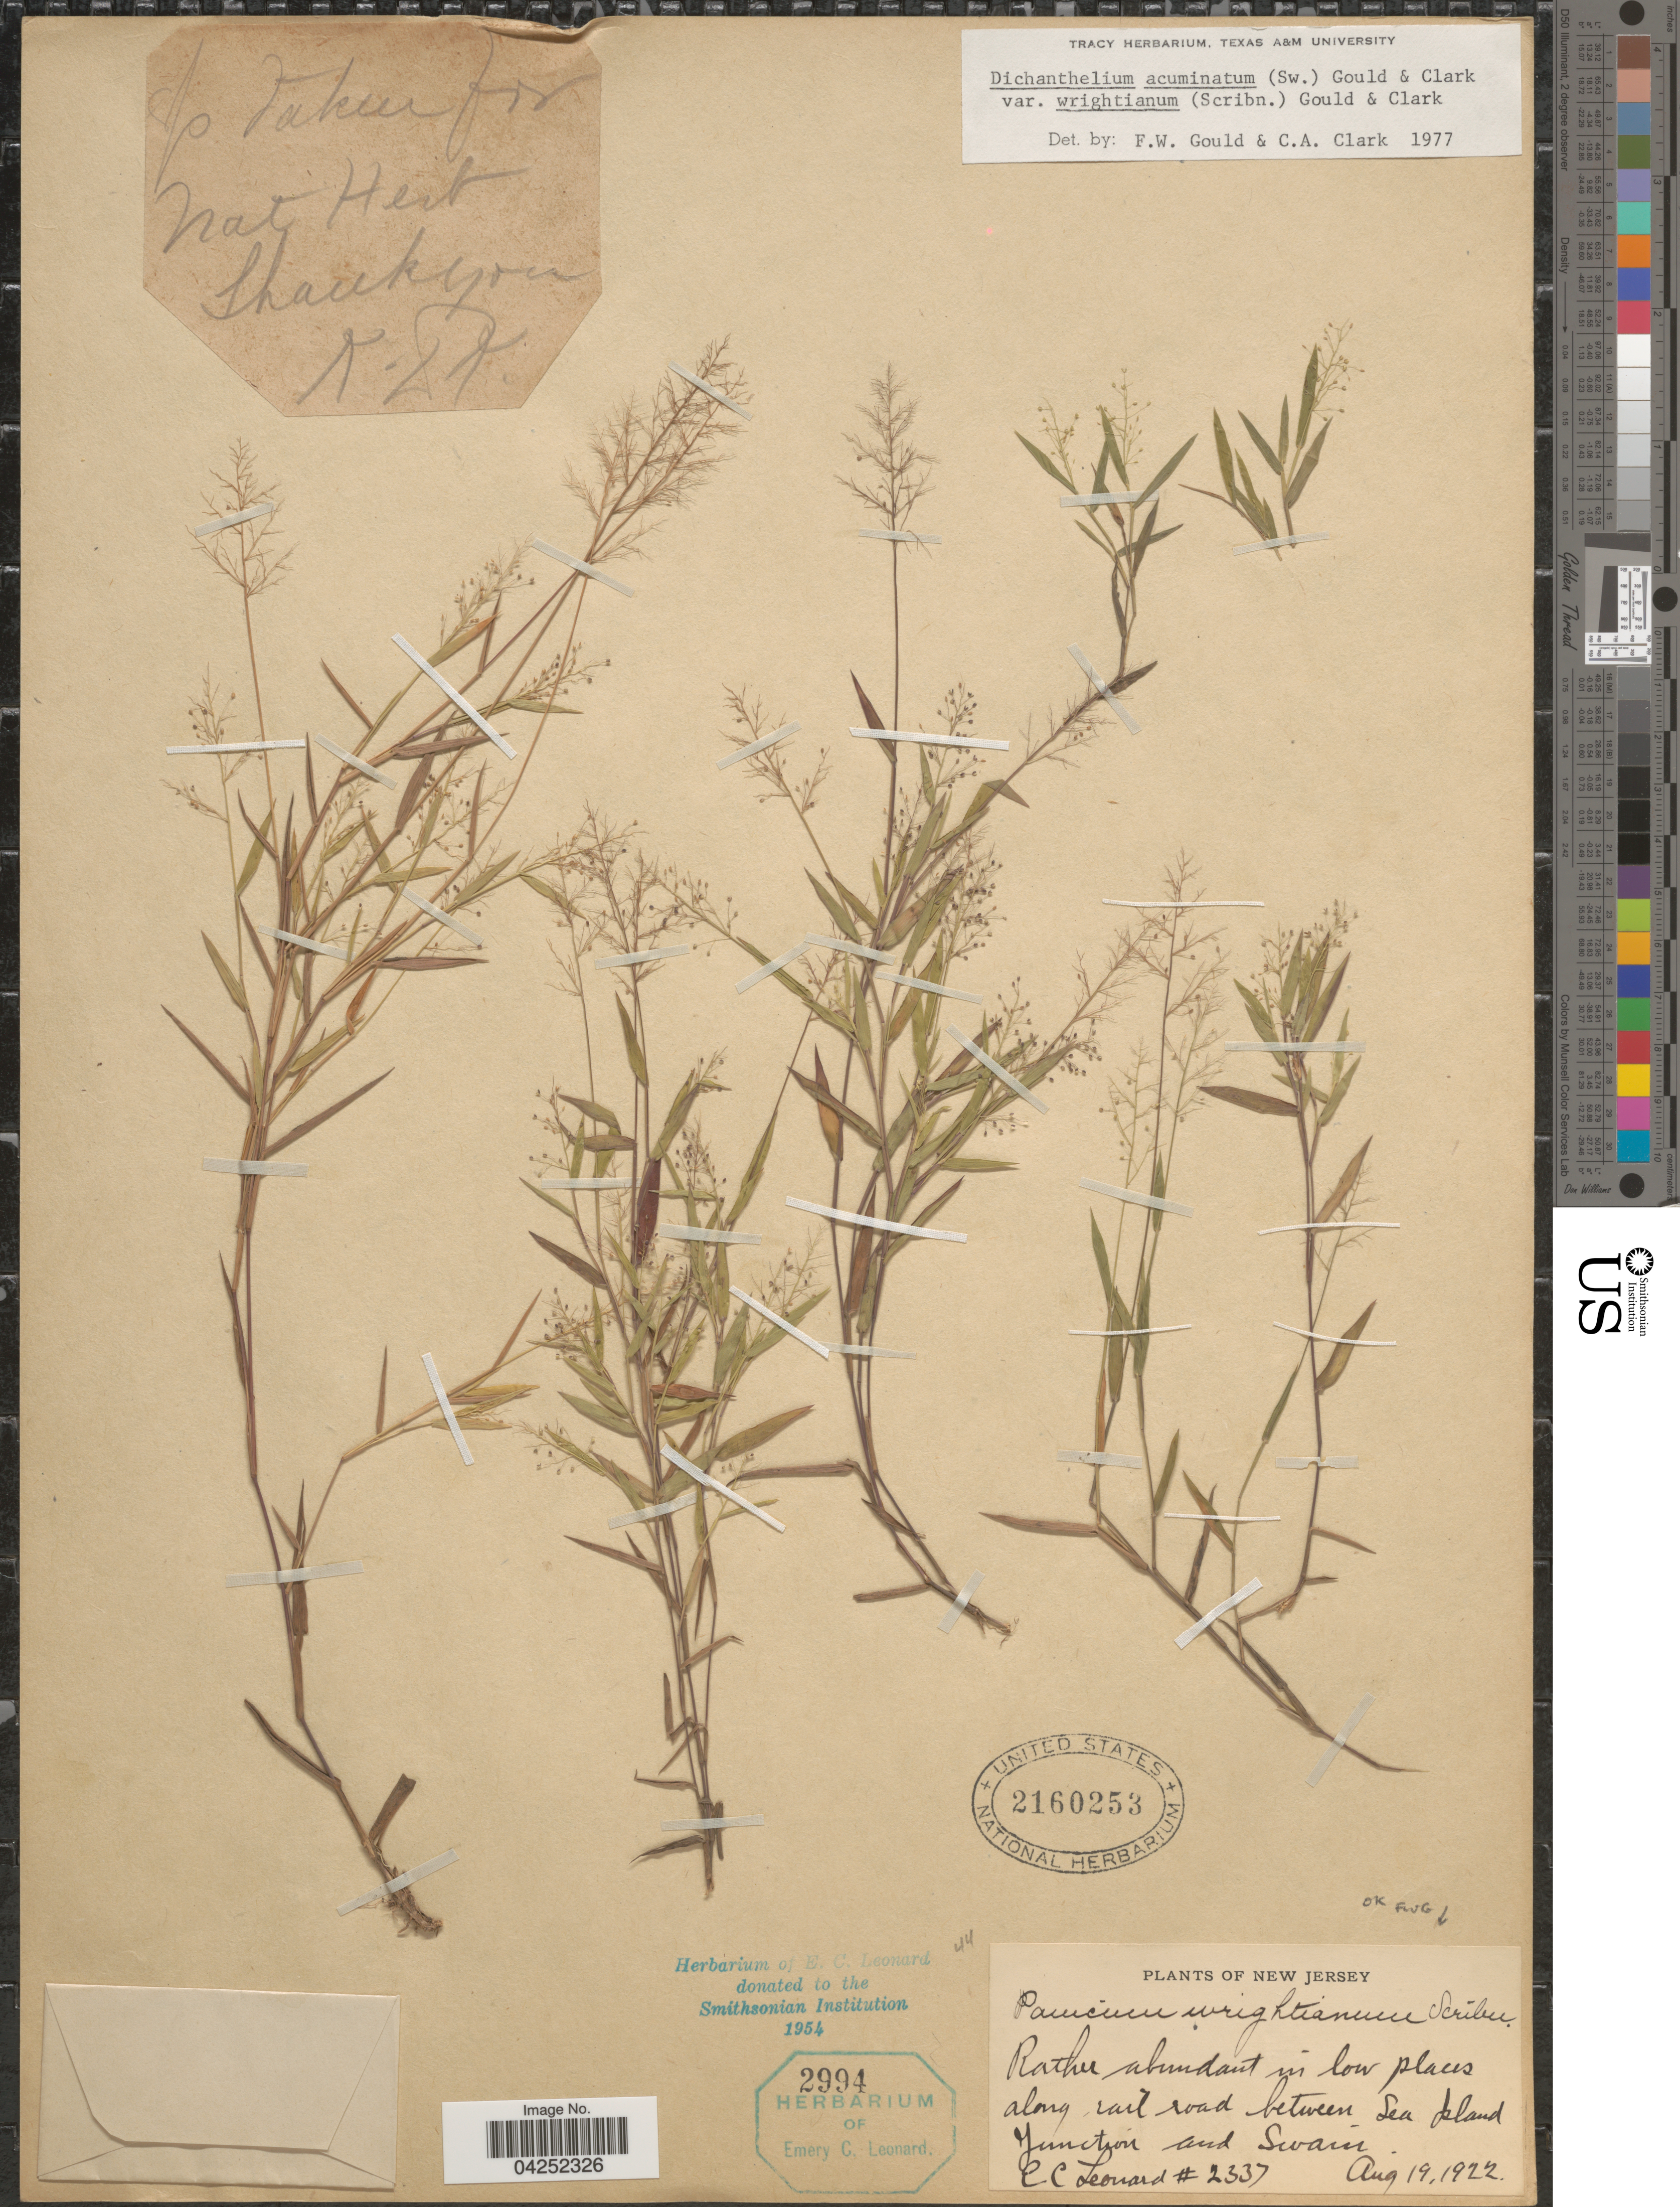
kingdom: Plantae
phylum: Tracheophyta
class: Liliopsida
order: Poales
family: Poaceae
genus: Dichanthelium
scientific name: Dichanthelium acuminatum var. longiligulatum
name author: (Nash) Gould & C.A. Clark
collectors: E. C. Leonard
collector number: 2337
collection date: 1922-08-19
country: United States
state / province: New Jersey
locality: Rather abundant in low places along rail road between Sea Isand Junction and Swain.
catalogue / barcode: US 2160253